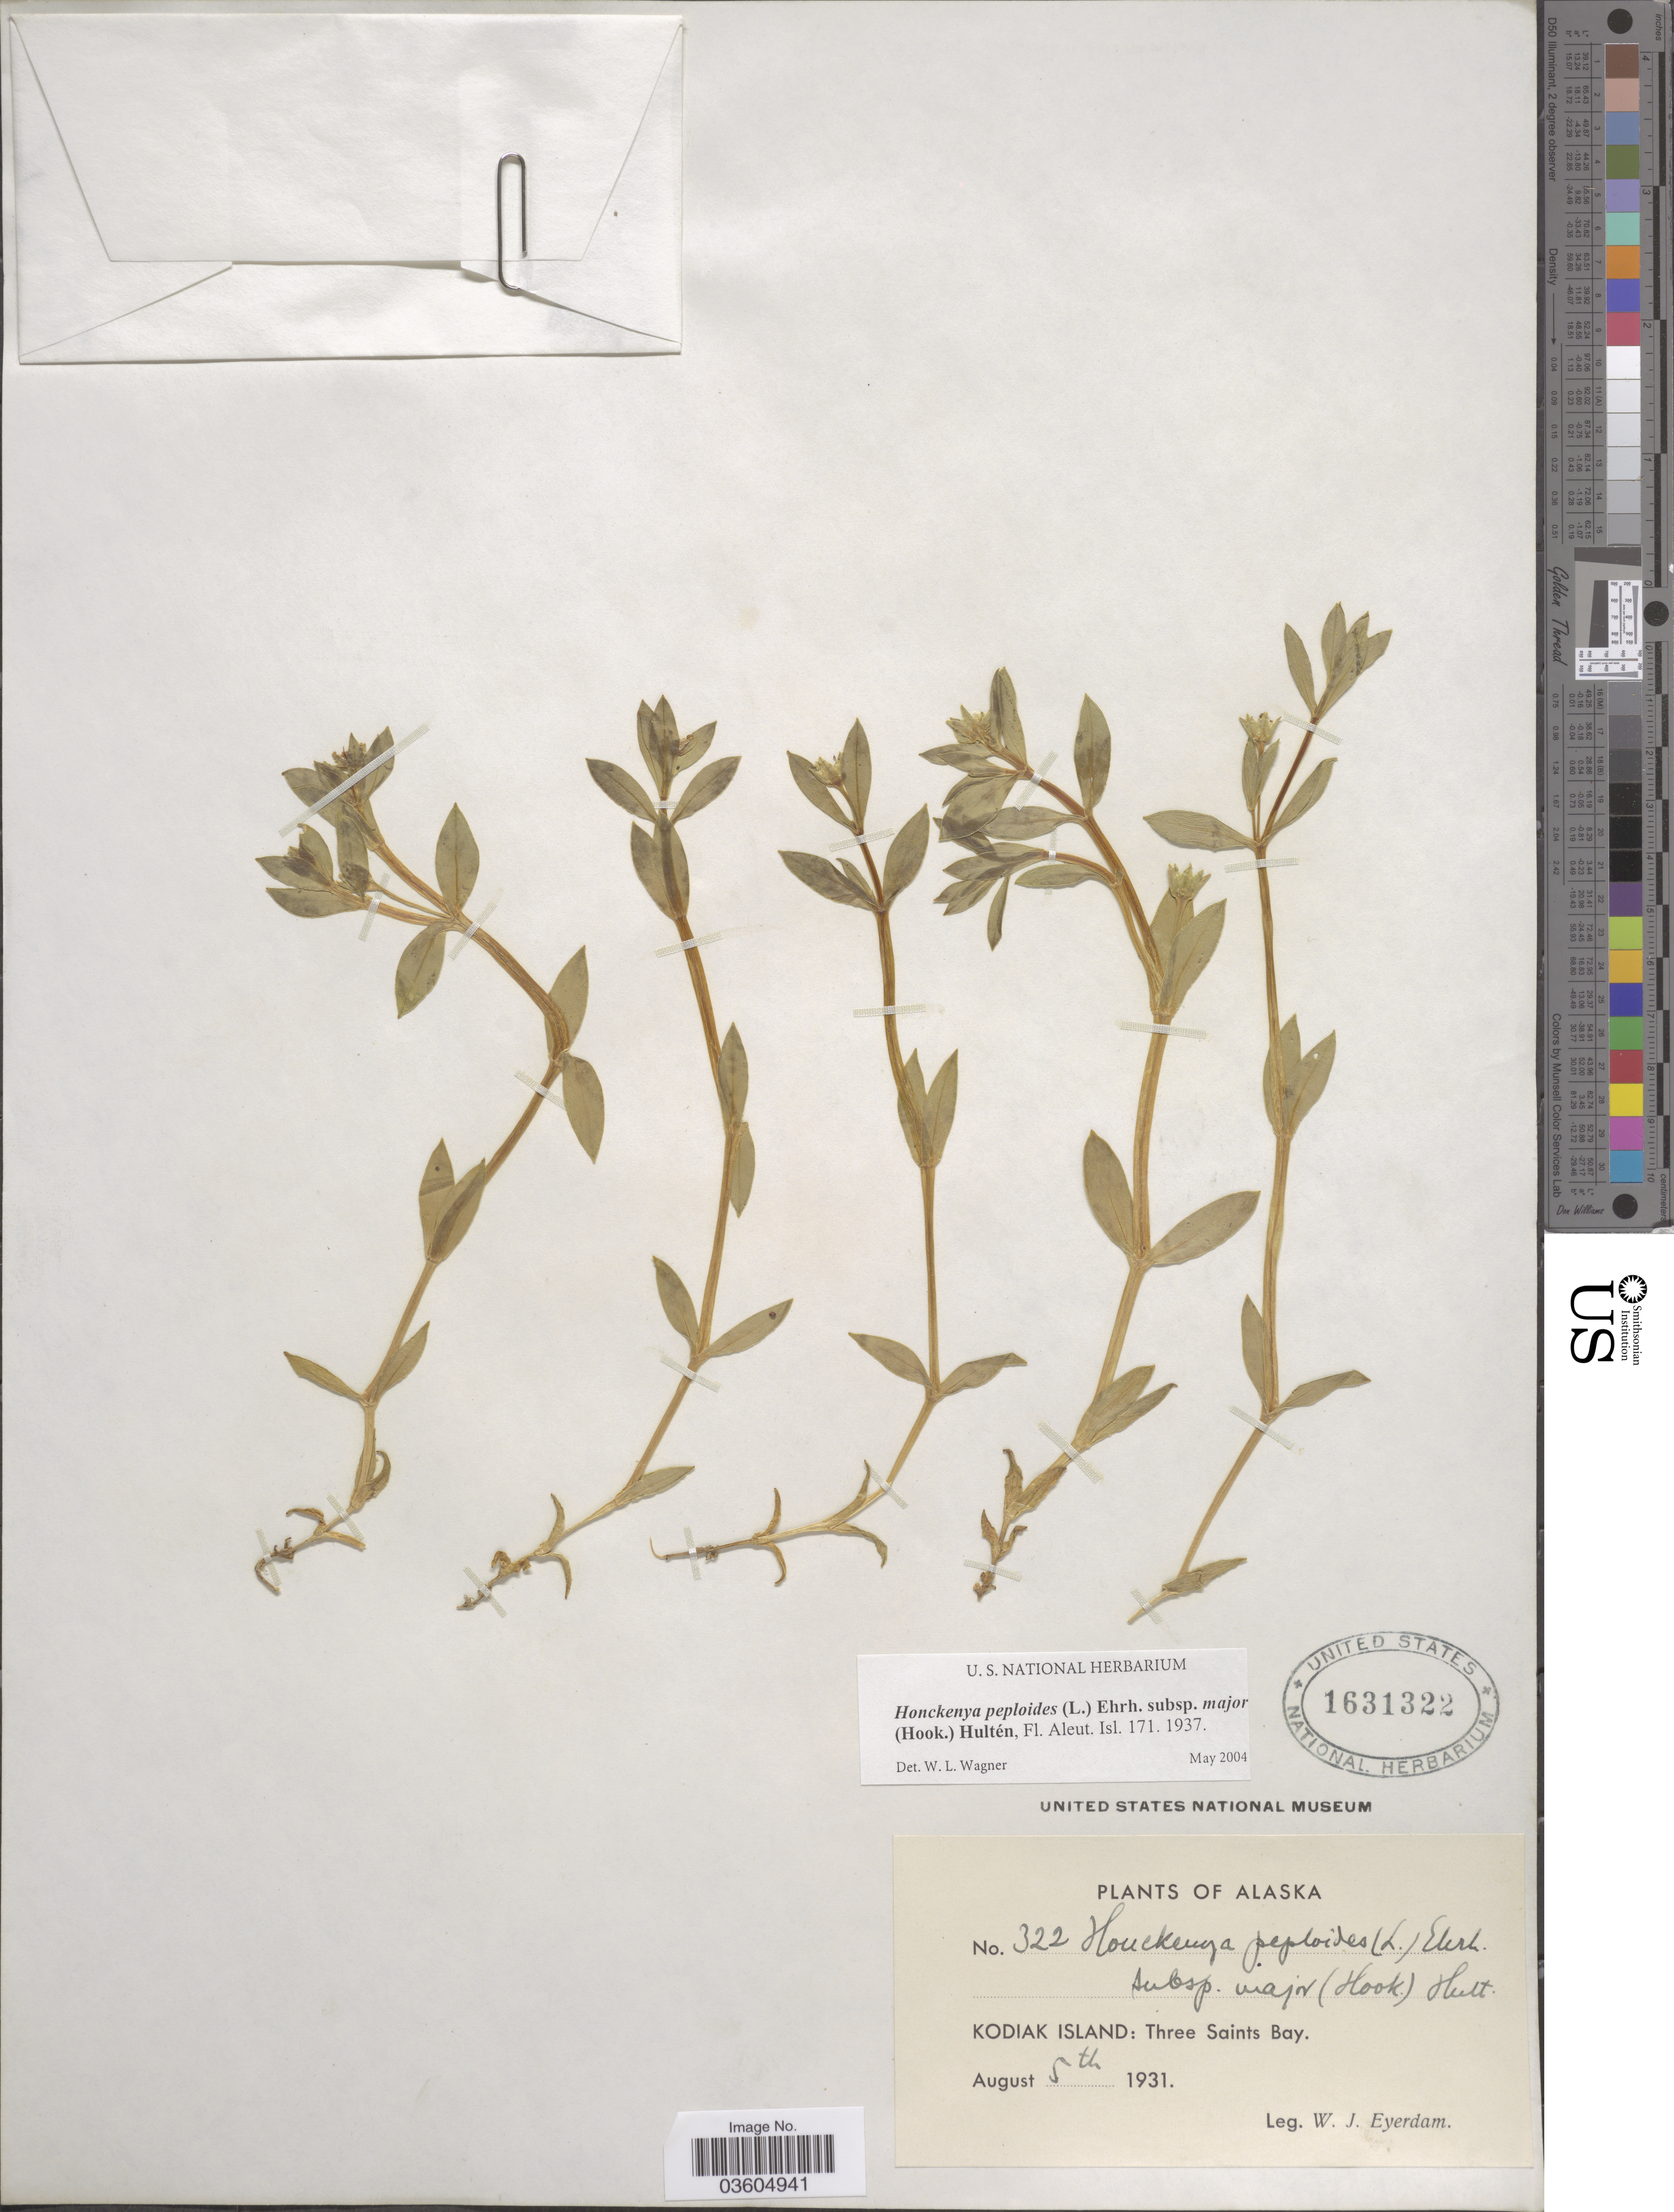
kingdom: Plantae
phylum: Tracheophyta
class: Magnoliopsida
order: Caryophyllales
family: Caryophyllaceae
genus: Honckenya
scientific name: Honckenya peploides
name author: (L.) Ehrh.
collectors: W. J. Eyerdam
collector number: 322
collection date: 1931-08-05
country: United States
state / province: Alaska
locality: Kodiak Island: Three Saints Bay.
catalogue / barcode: US 1631322